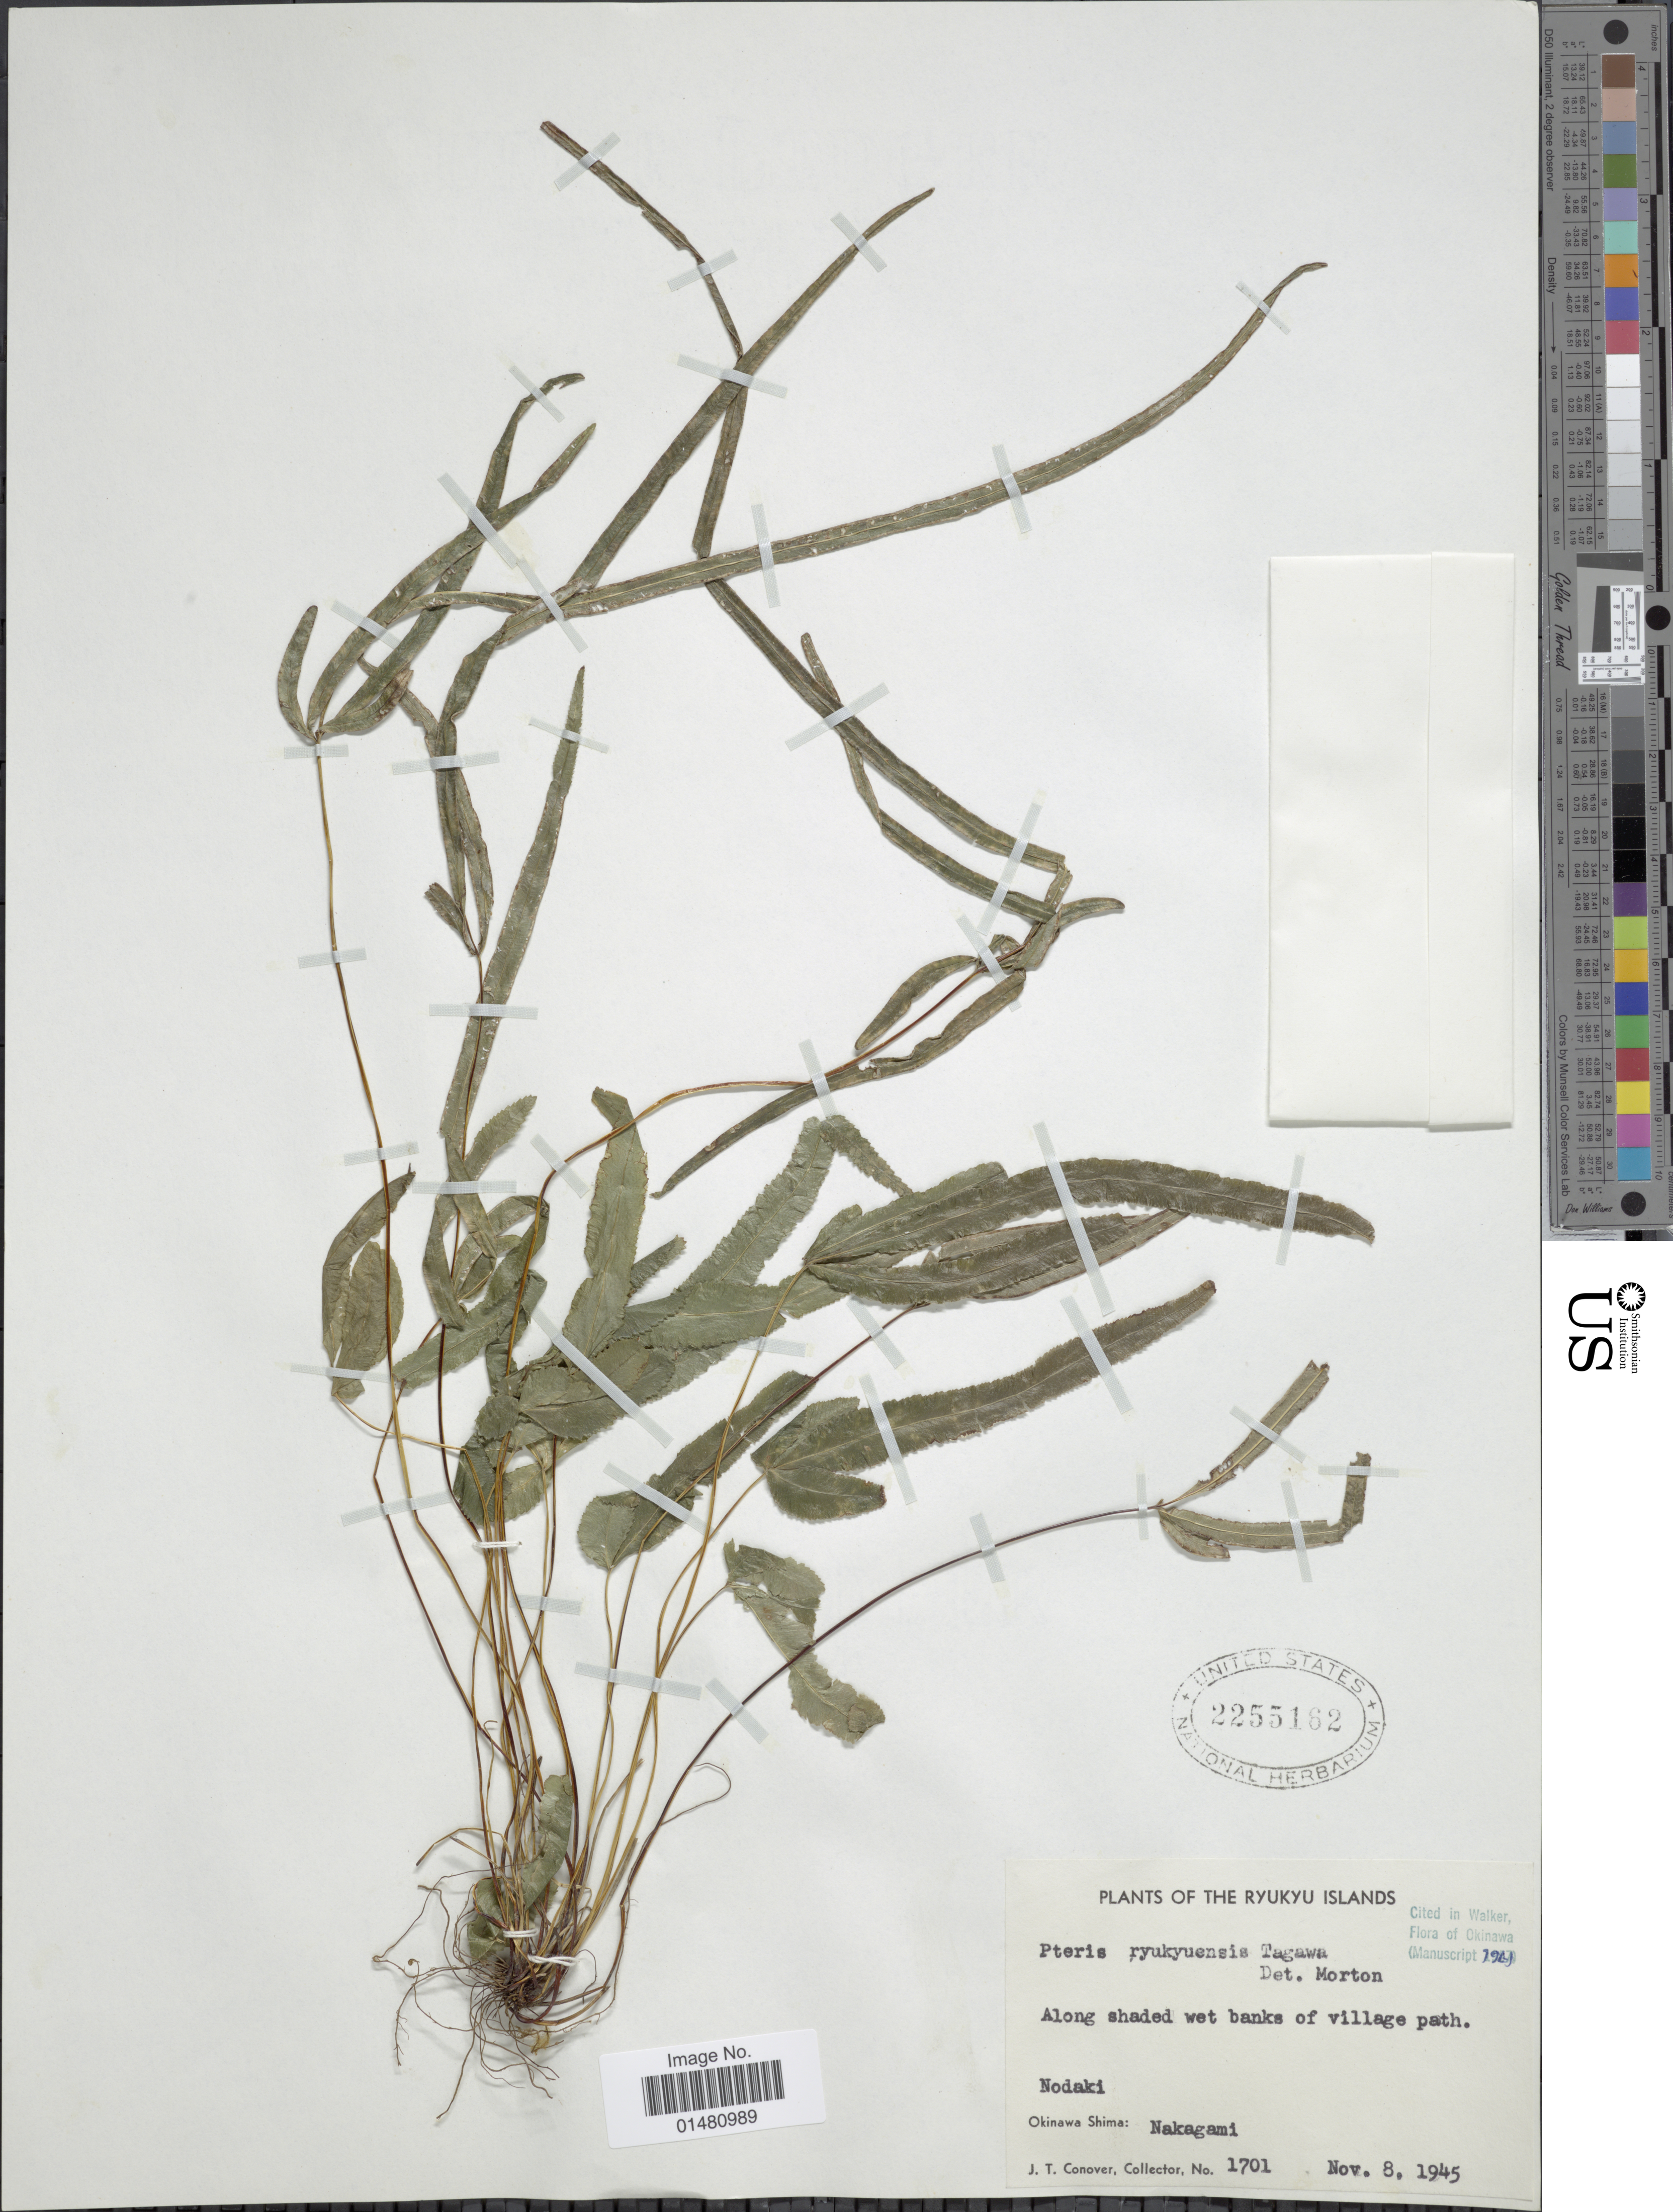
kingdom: Plantae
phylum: Tracheophyta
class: Polypodiopsida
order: Polypodiales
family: Pteridaceae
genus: Pteris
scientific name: Pteris ryukyuensis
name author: Tagawa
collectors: J. T. Conover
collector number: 1701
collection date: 1945-11-08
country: Japan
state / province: Okinawa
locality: The Ryukyu Islands, Along shade wet banks of village path, Nodaki, Okinawa Shima:Nakagami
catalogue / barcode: US 2255162